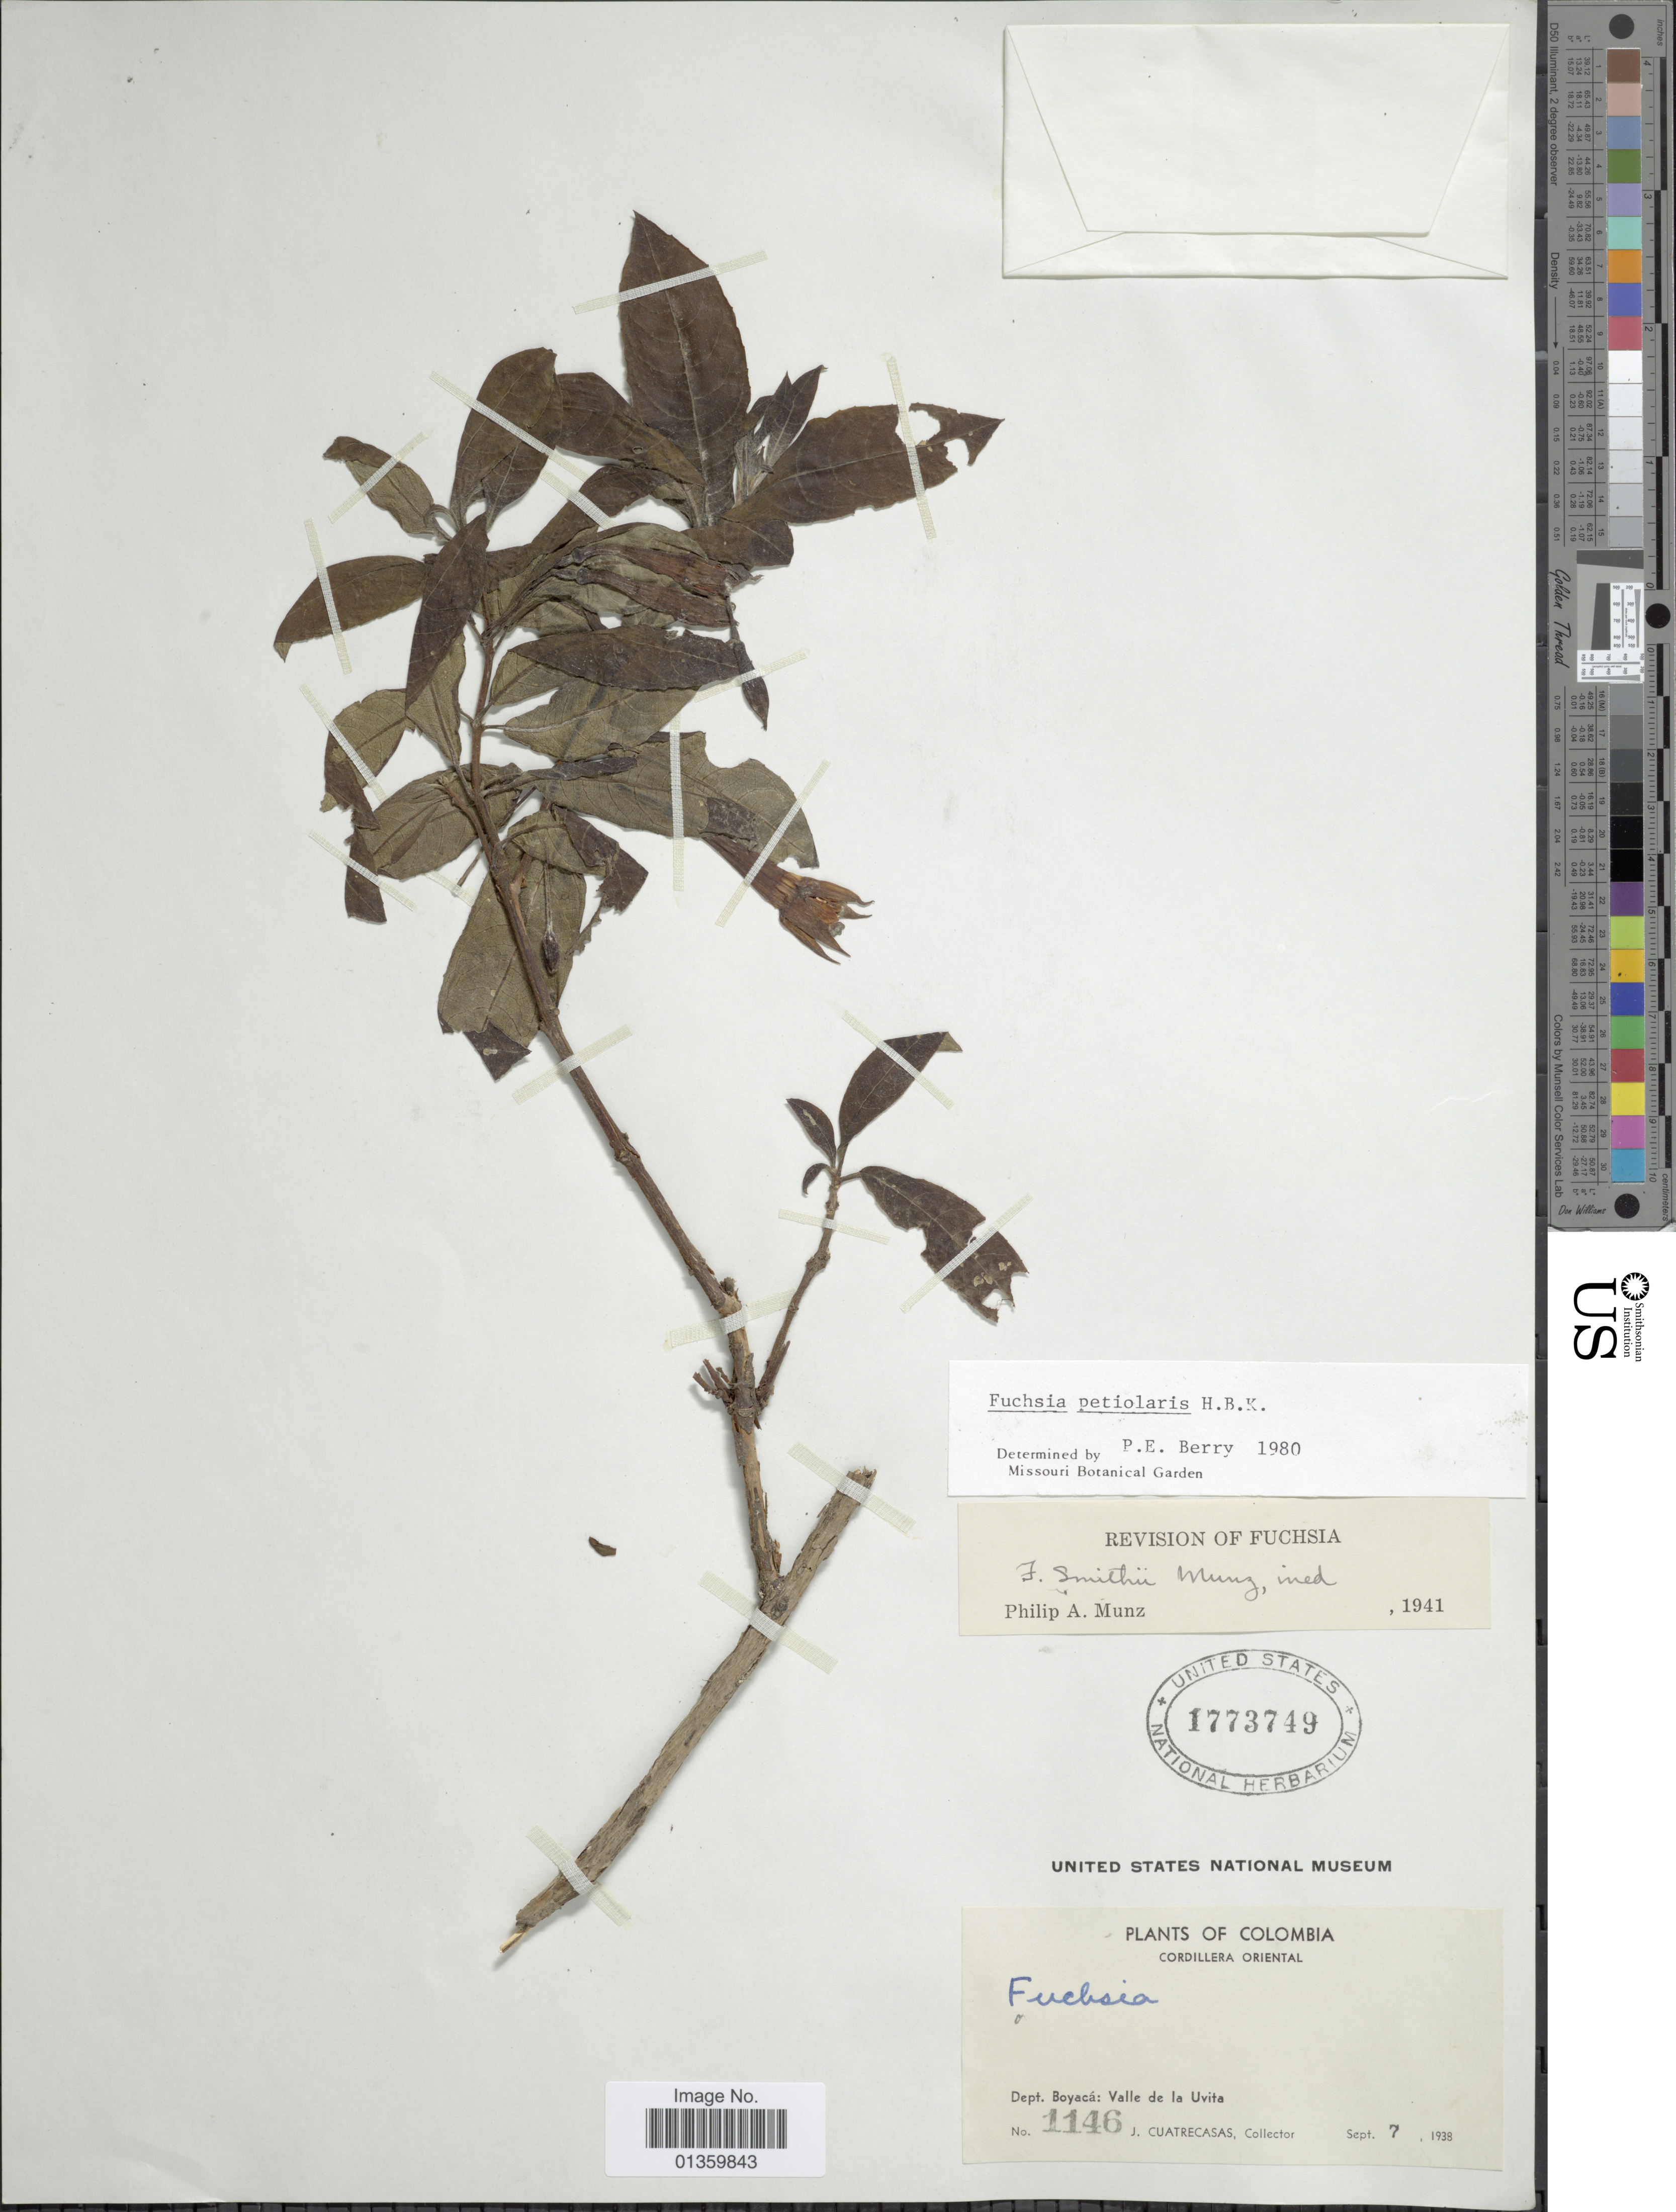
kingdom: Plantae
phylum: Tracheophyta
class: Magnoliopsida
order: Myrtales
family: Onagraceae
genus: Fuchsia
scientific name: Fuchsia petiolaris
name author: Kunth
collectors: J. Cuatrecasas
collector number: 1146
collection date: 1938-09-07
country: Colombia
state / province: Boyacá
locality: Cordillera Oriental, Valle de la Uvita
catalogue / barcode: US 1773749